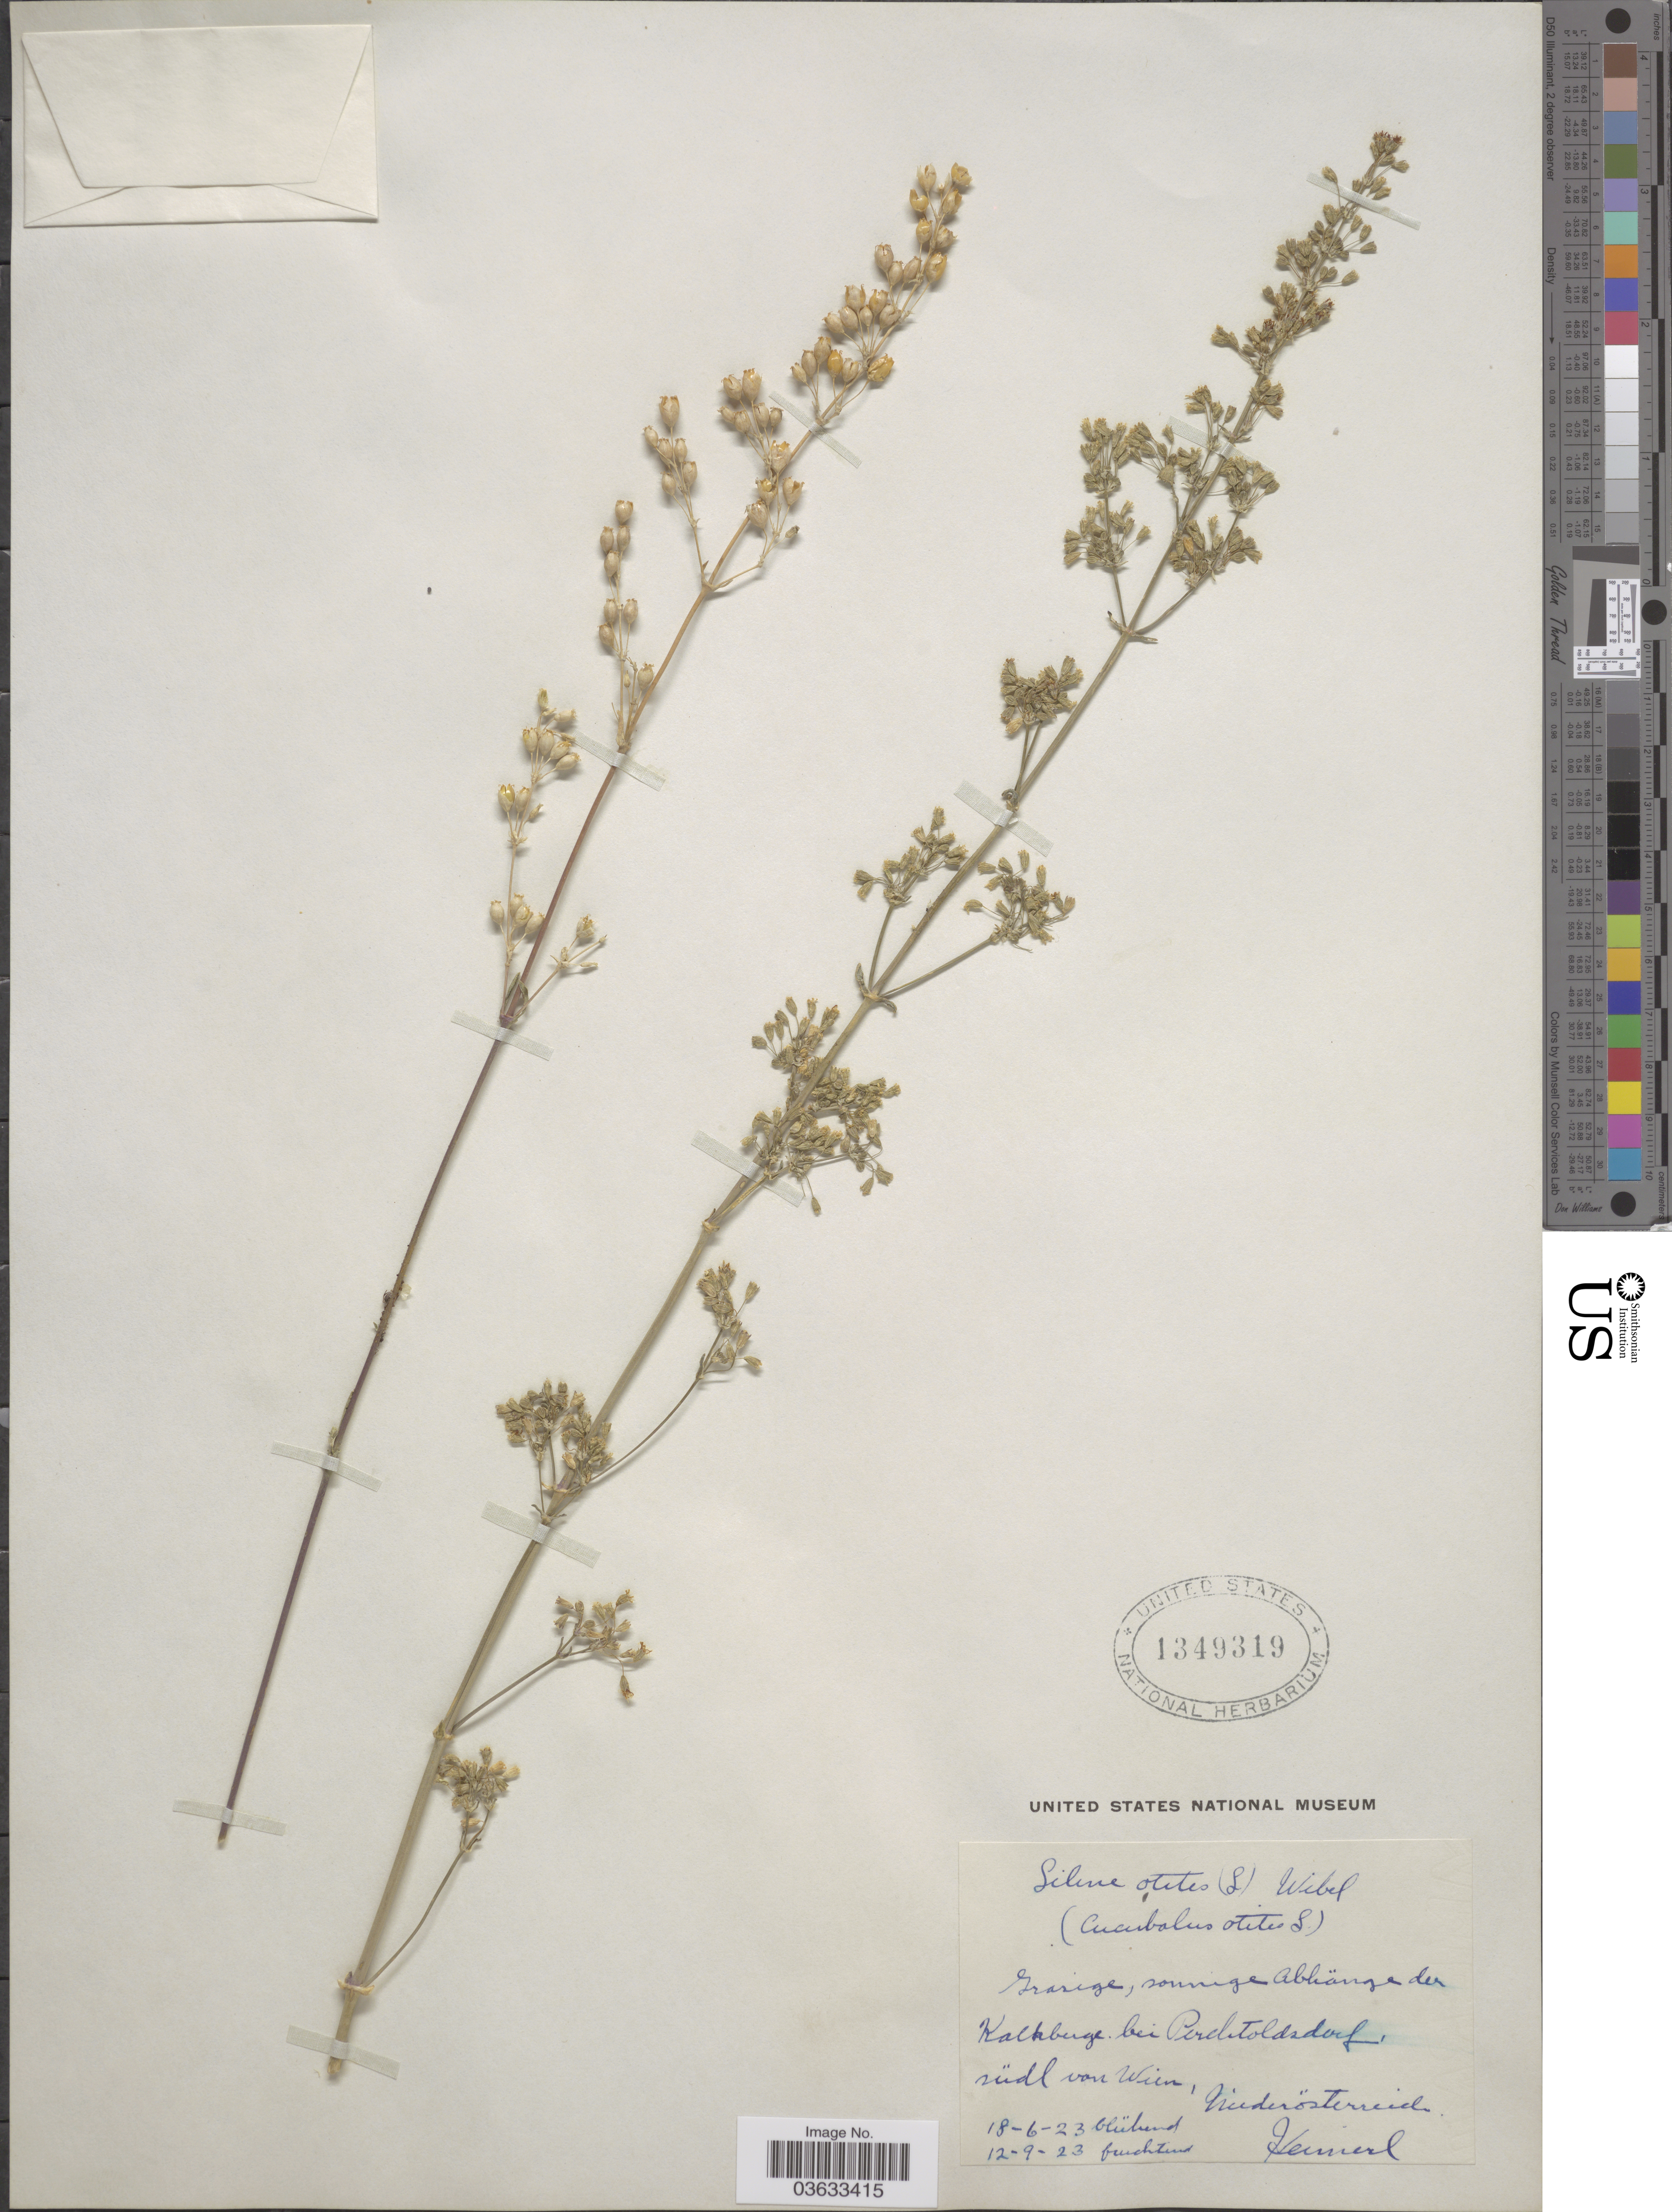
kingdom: Plantae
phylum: Tracheophyta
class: Magnoliopsida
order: Caryophyllales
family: Caryophyllaceae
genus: Silene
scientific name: Silene otites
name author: (L.) Wibel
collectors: Heimerl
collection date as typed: Transcribed d/m/y: 18/6/23 to 12/9/23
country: Austria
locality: Grazige, sonnige Abhänge der Kalkbuge bei Perditolsdorf, südl von Wien, Niederösterreich.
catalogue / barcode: US 1349319